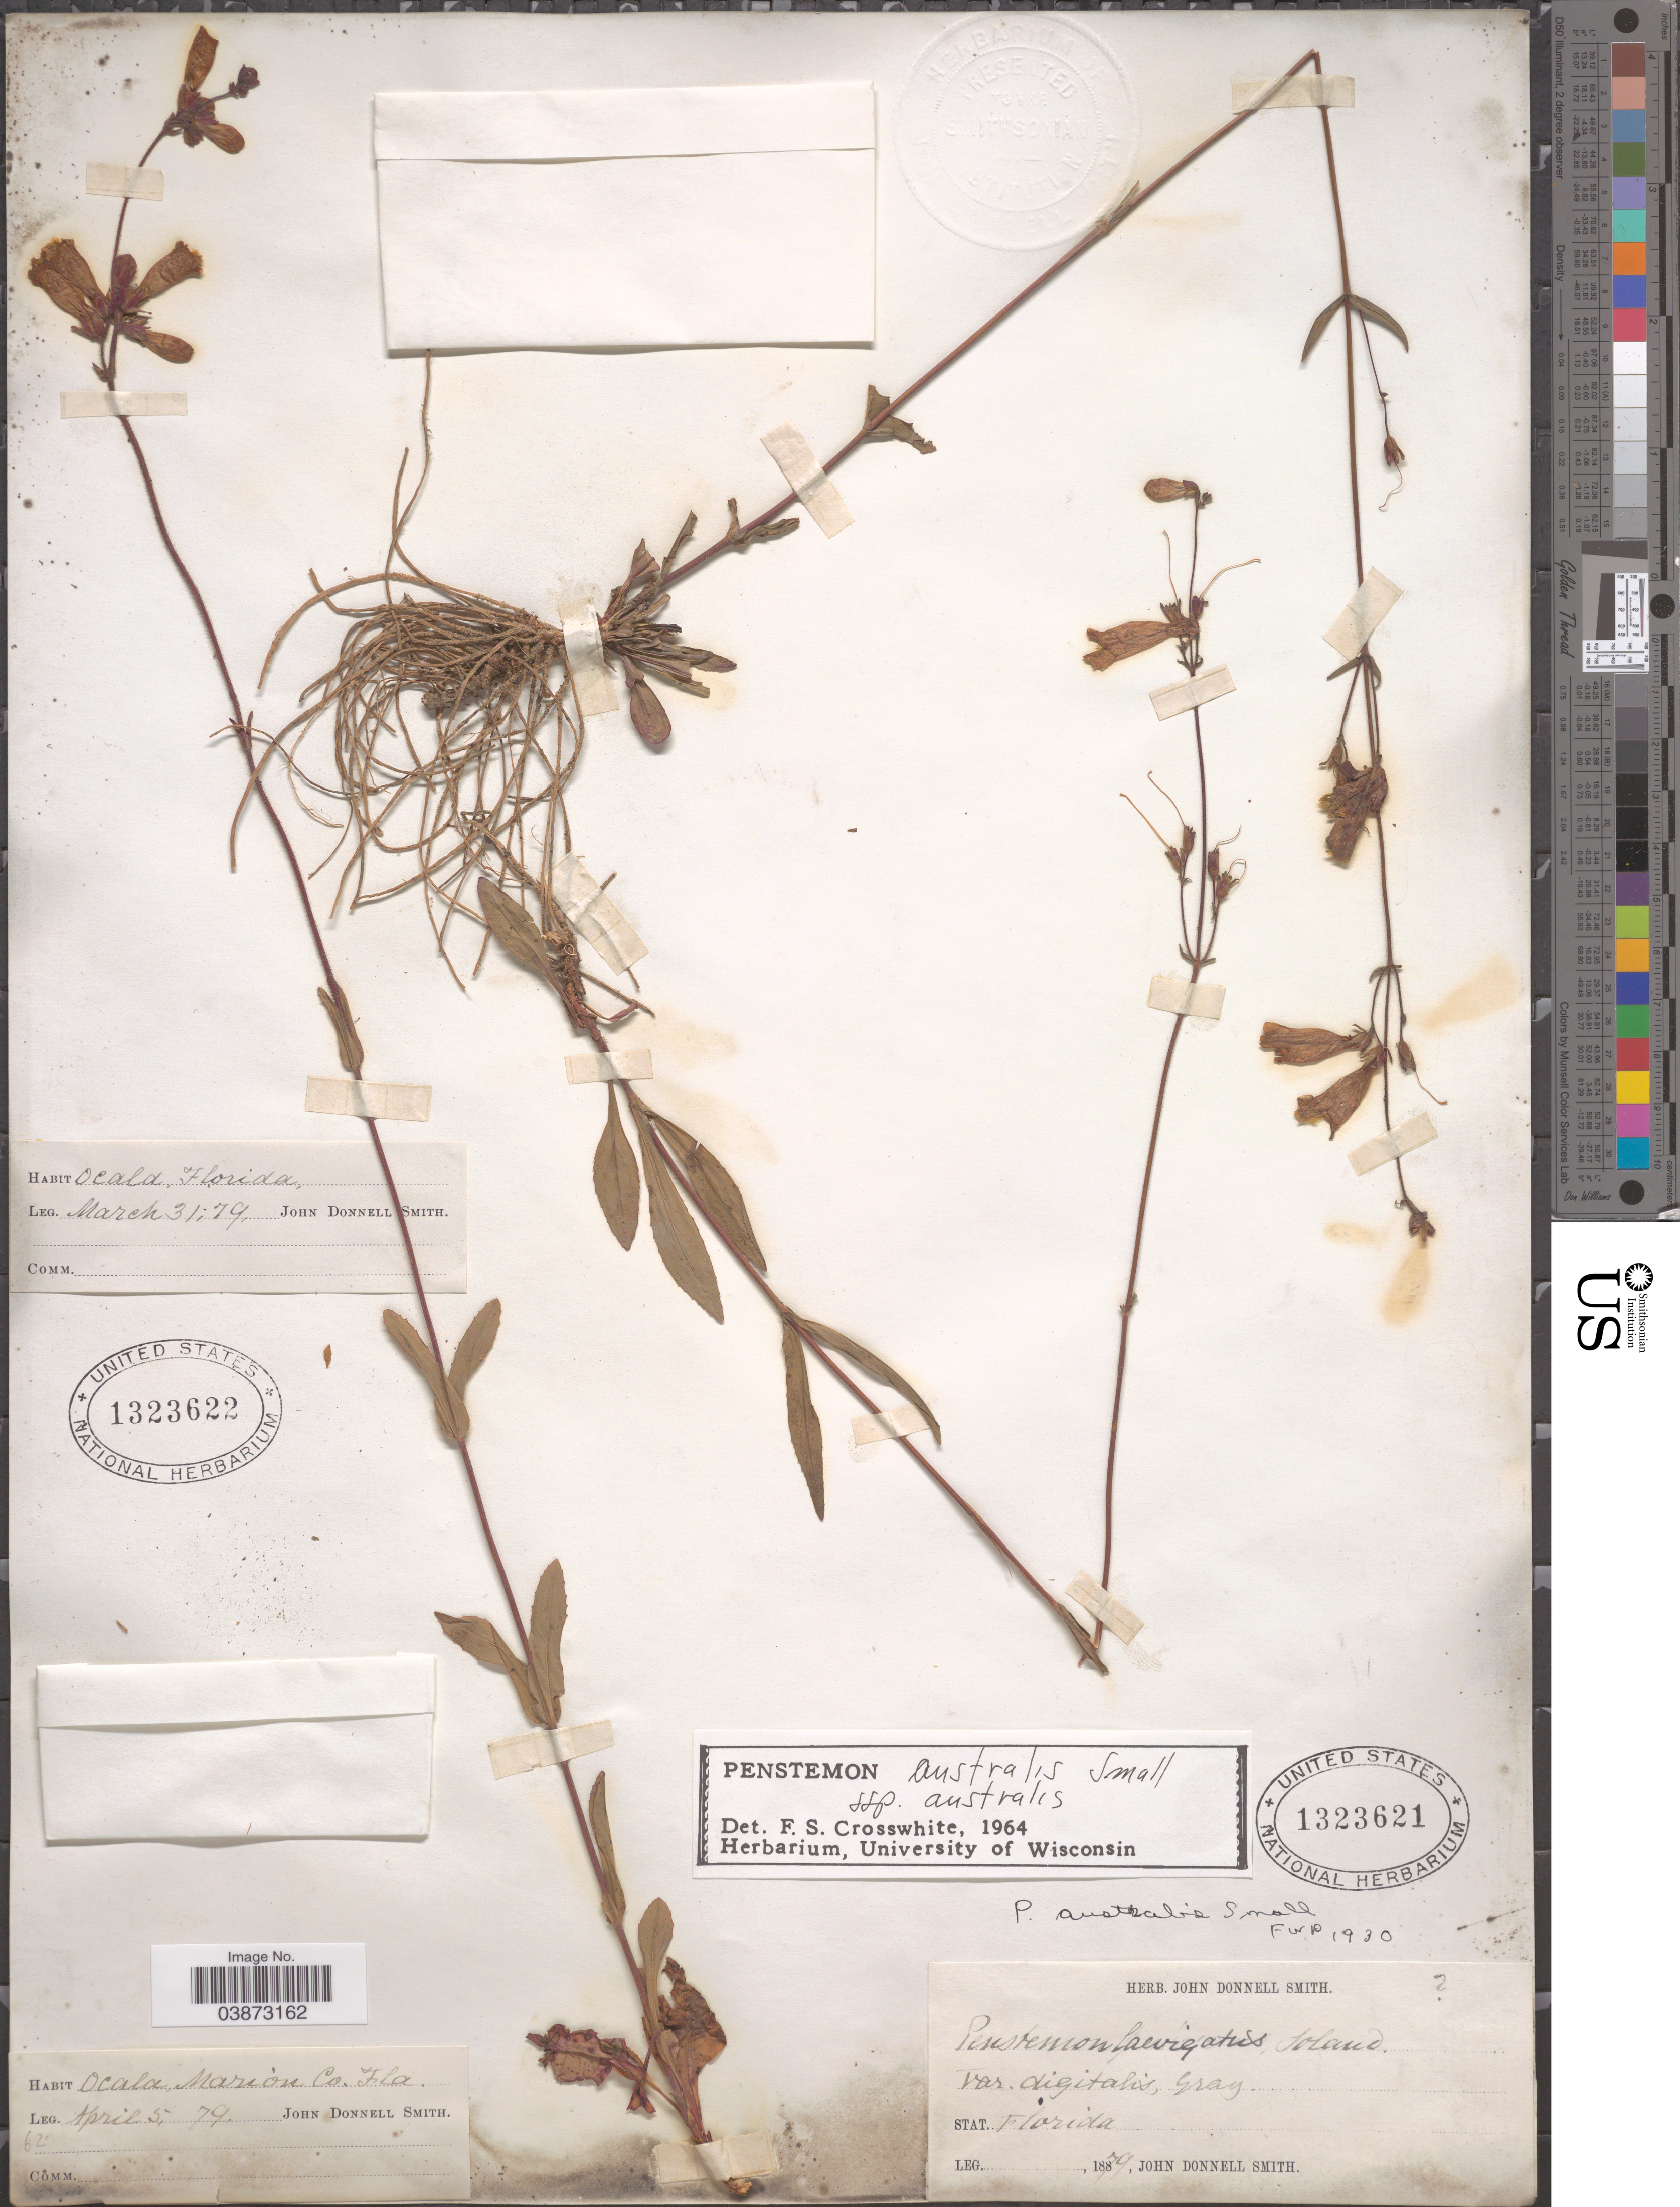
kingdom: Plantae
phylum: Tracheophyta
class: Magnoliopsida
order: Lamiales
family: Plantaginaceae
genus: Penstemon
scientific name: Penstemon australis subsp. australis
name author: Small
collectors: J. Donnell Smith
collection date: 1879-04-05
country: United States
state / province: Florida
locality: Stat. Florida.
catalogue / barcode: US 1323621